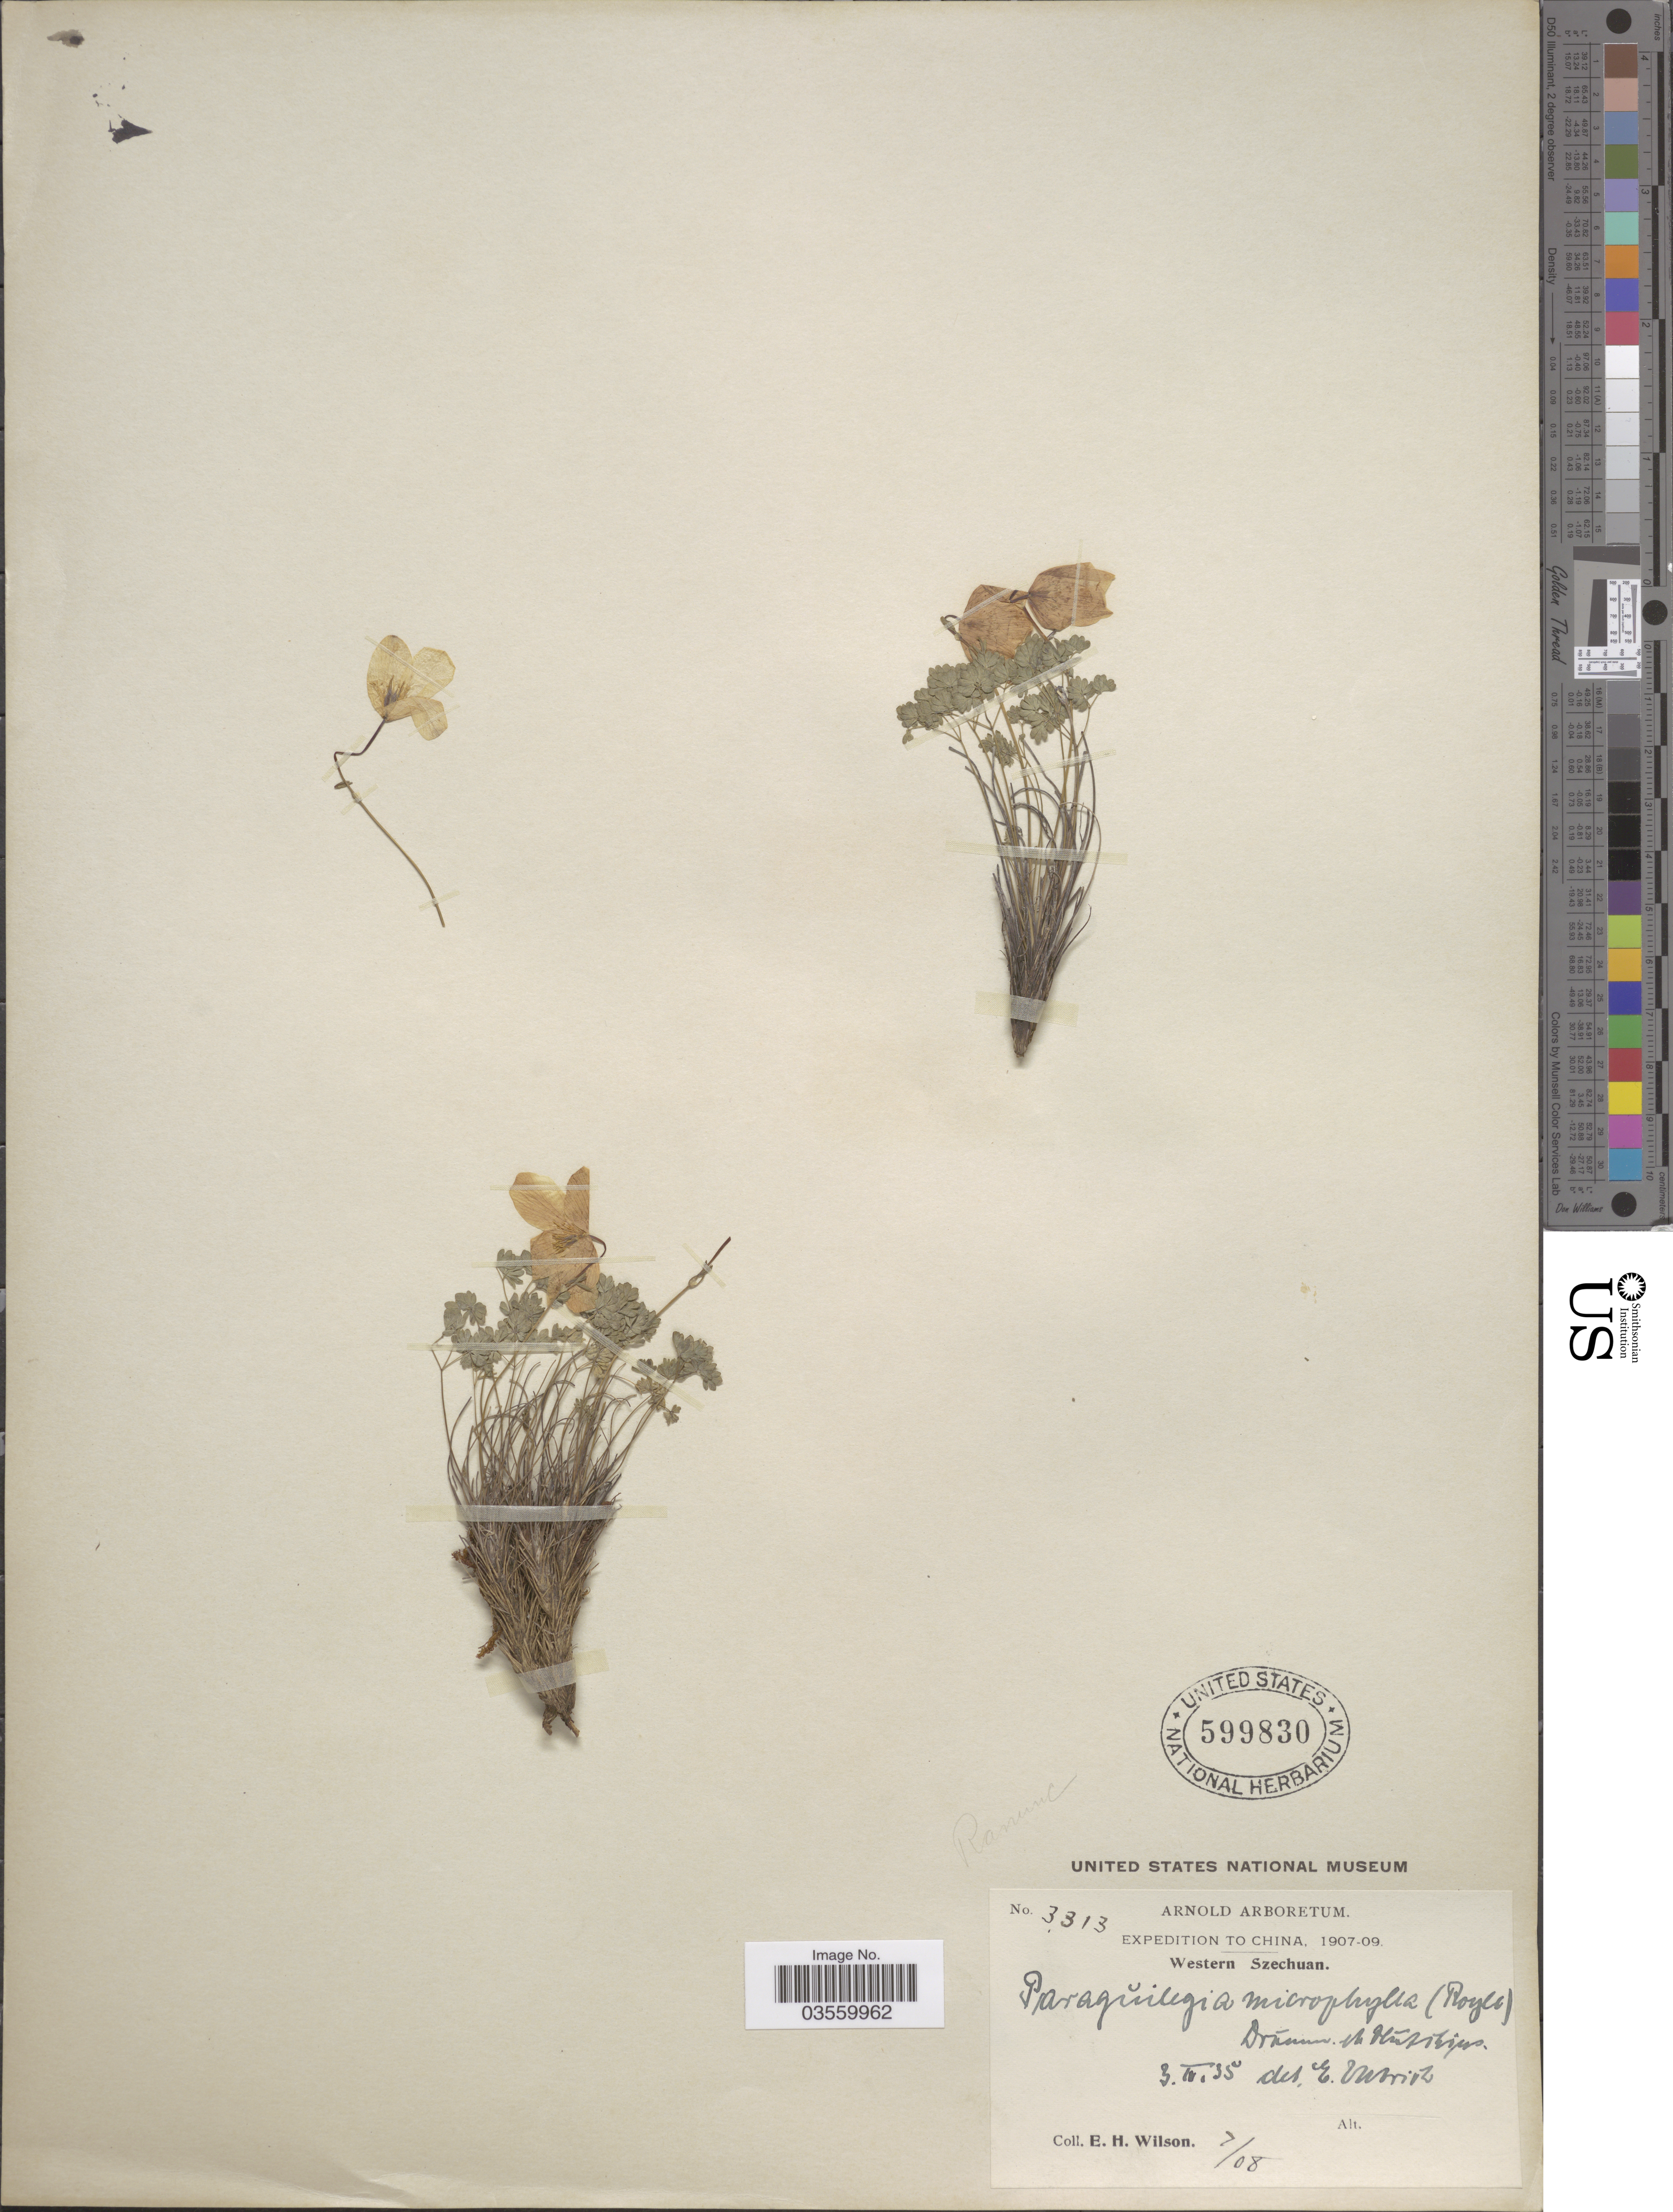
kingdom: Plantae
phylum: Tracheophyta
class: Magnoliopsida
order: Ranunculales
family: Ranunculaceae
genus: Paraquilegia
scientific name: Paraquilegia microphylla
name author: (Royle) J.R. Drumm. & Hutch.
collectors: E. Wilson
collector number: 3312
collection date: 1908-07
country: China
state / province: Sichuan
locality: Western Szechuan.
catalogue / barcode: US 599830